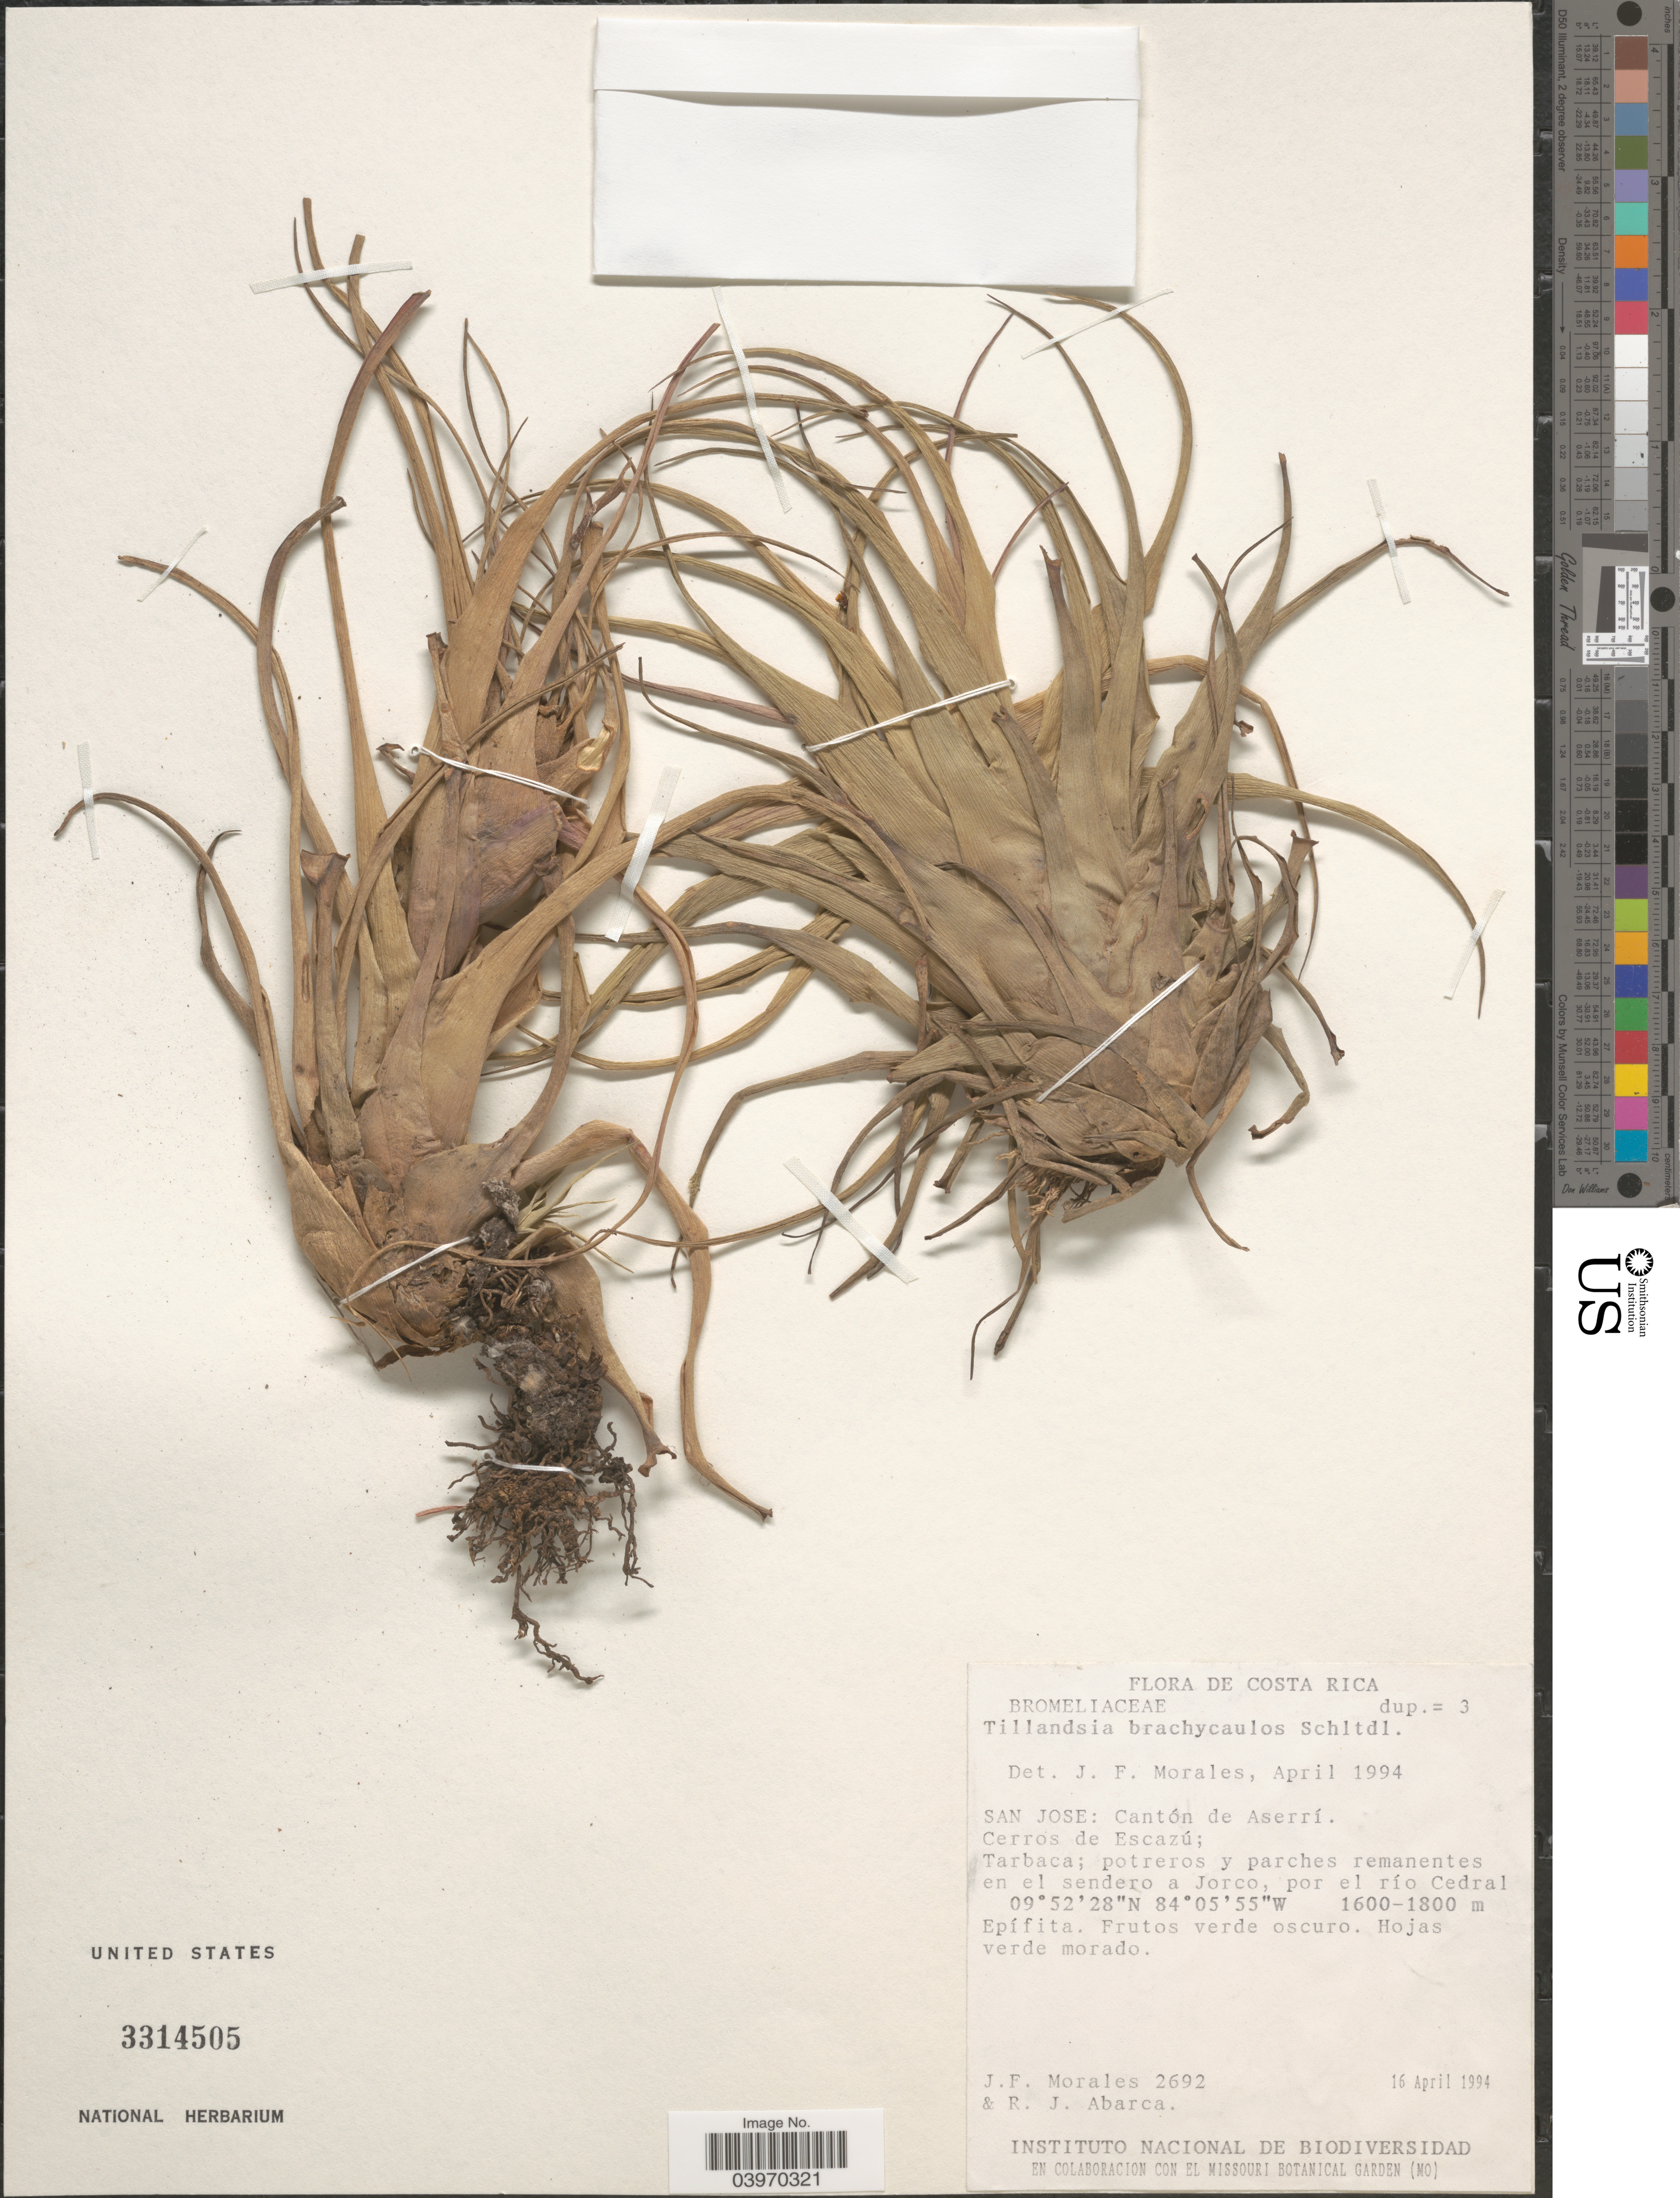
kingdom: Plantae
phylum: Tracheophyta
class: Liliopsida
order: Poales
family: Bromeliaceae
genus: Tillandsia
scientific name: Tillandsia brachycaulos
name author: Schltdl.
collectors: J. Morales & R. J. Abarca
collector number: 2692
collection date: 1994-04-16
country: Costa Rica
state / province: San José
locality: Cantón de Aserrí. Cerros de Escazú; Tarbaca; potreros y parches remanentes en el sendero a Jorco, por el río Cedral.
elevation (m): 1600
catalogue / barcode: US 3314505